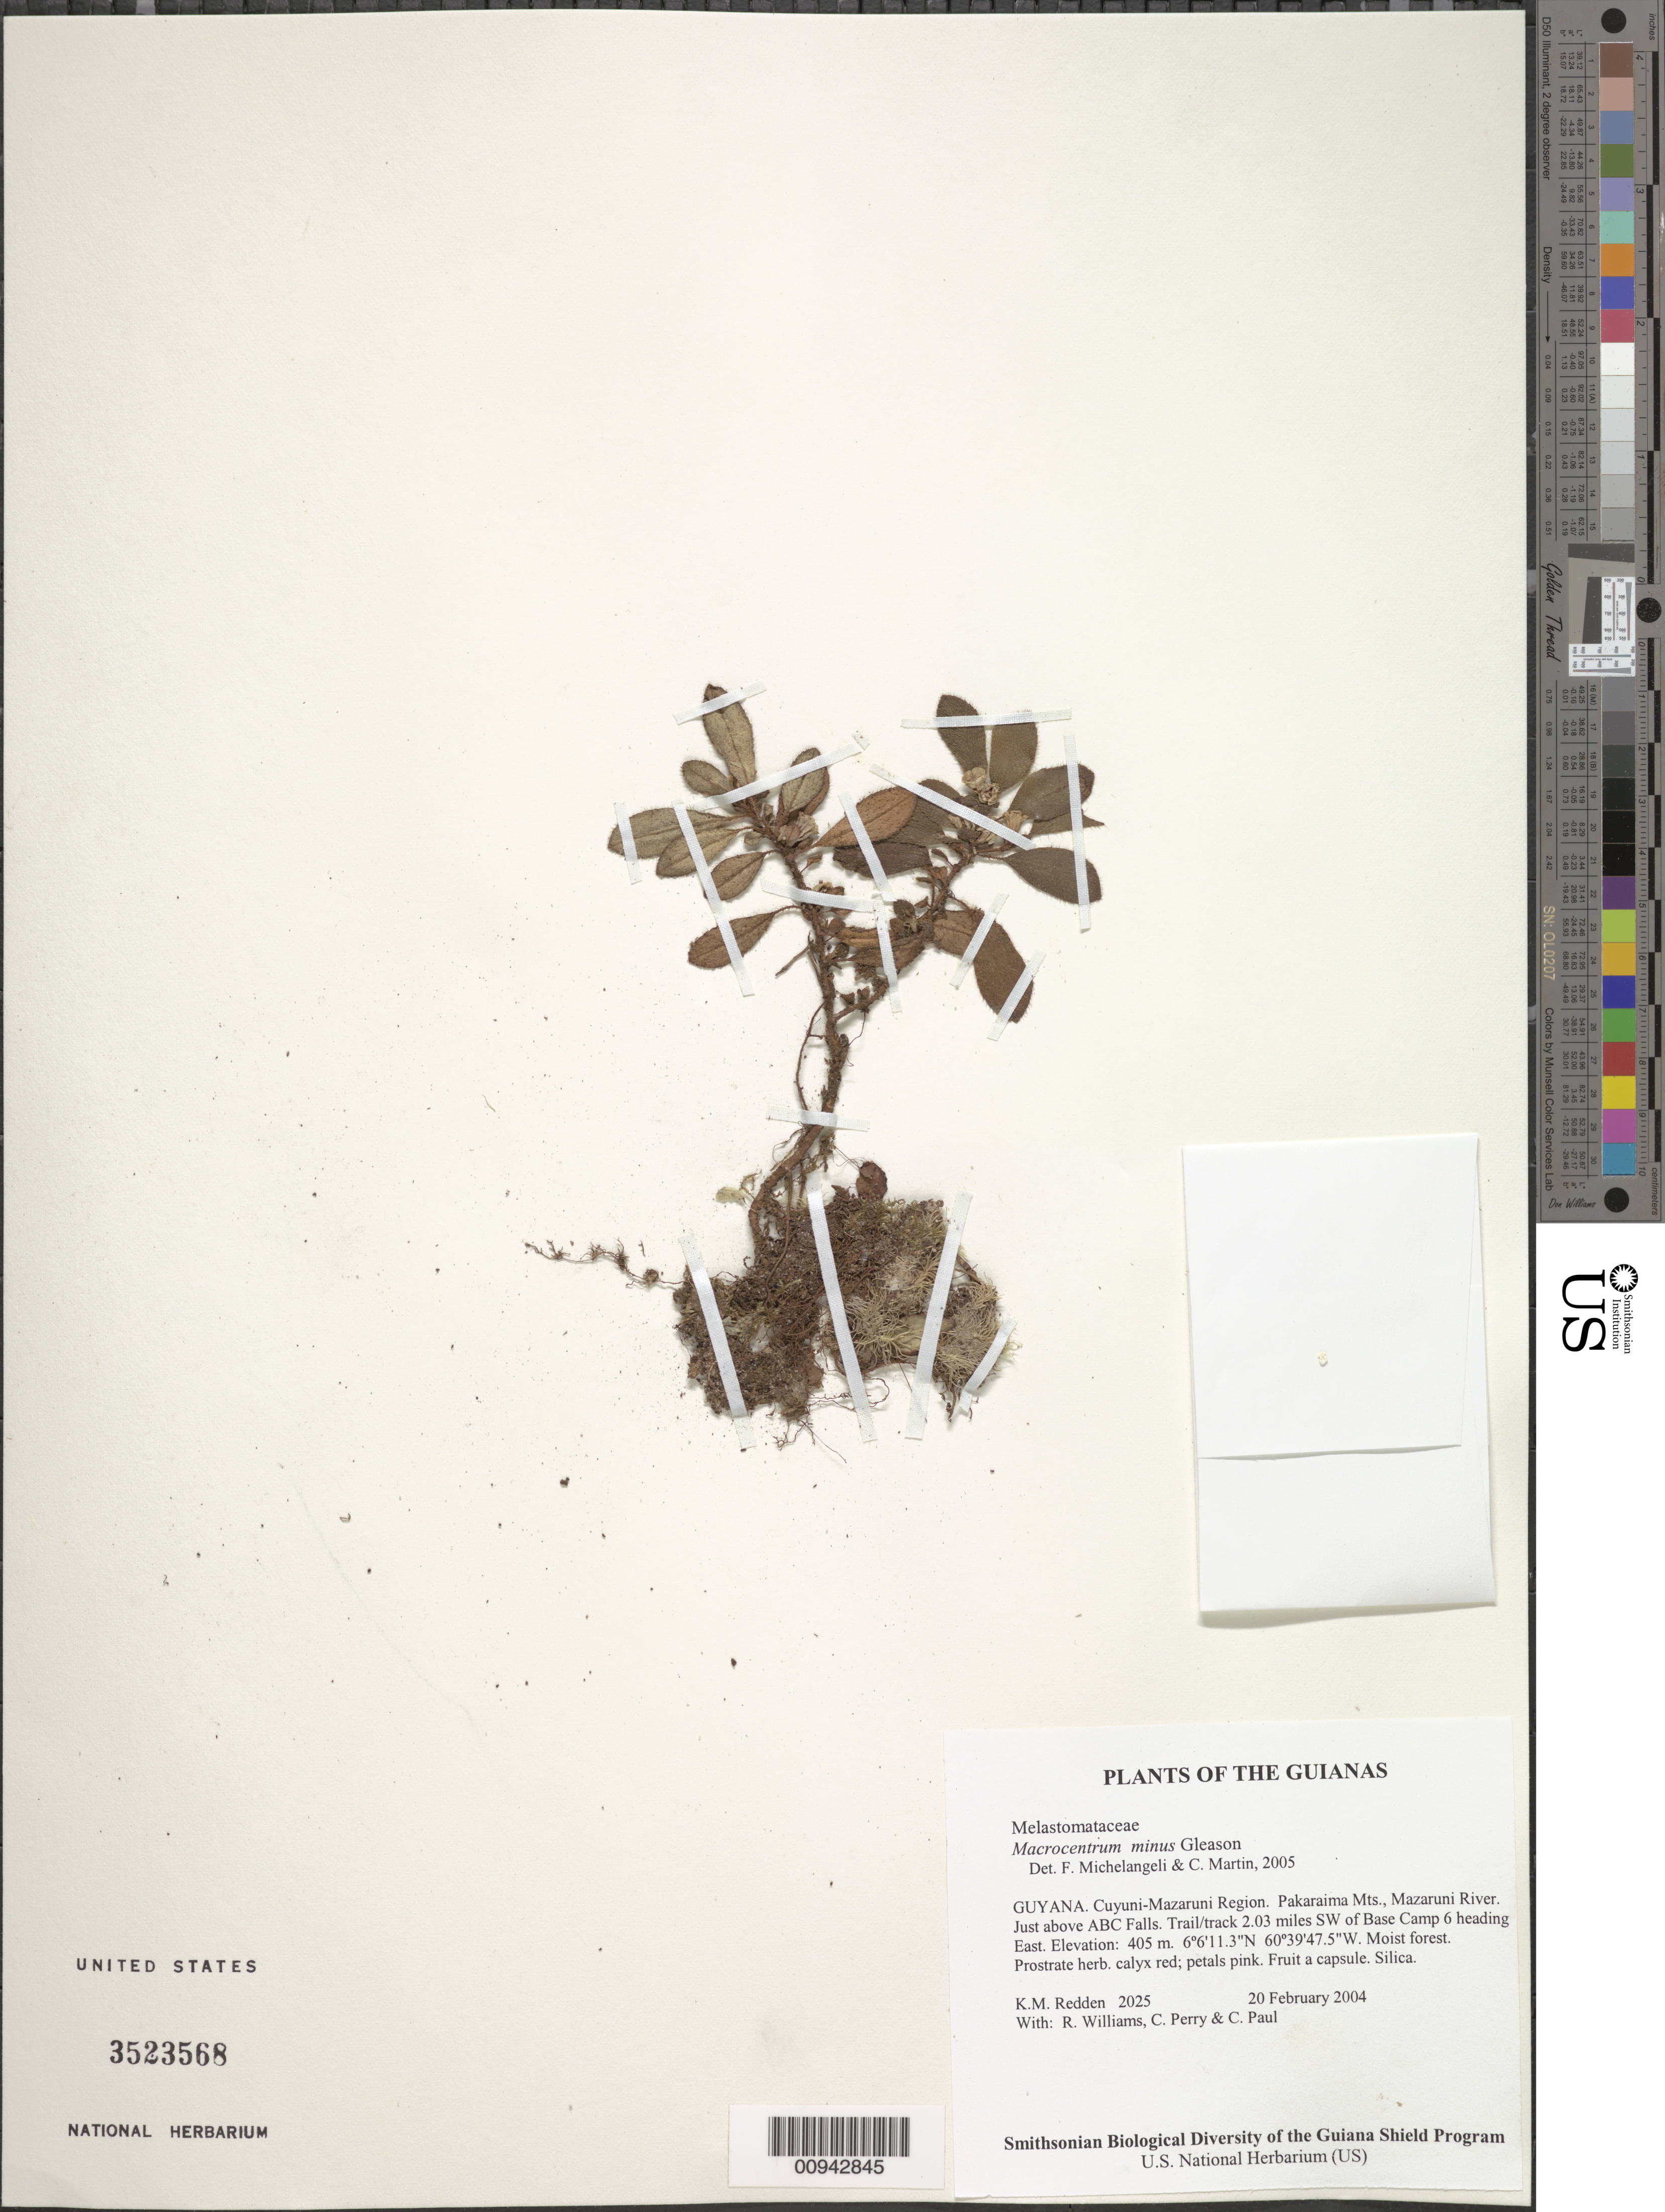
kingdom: Plantae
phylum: Tracheophyta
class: Magnoliopsida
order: Myrtales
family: Melastomataceae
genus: Macrocentrum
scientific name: Macrocentrum minus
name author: Gleason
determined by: Michelangeli, F. A.; Martin, C.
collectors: K. M. Redden, R. Williams, C. Perry & C. Paul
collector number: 2025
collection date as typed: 20 February 2004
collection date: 2004-02-20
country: Guyana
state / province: Cuyuni-Mazaruni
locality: Pakaraima Mts., Mazaruni River. Just above ABC Falls. Trail/track 2.03 miles SW of Base Camp 6 heading East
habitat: Moist forest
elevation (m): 405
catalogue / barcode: US 3523568